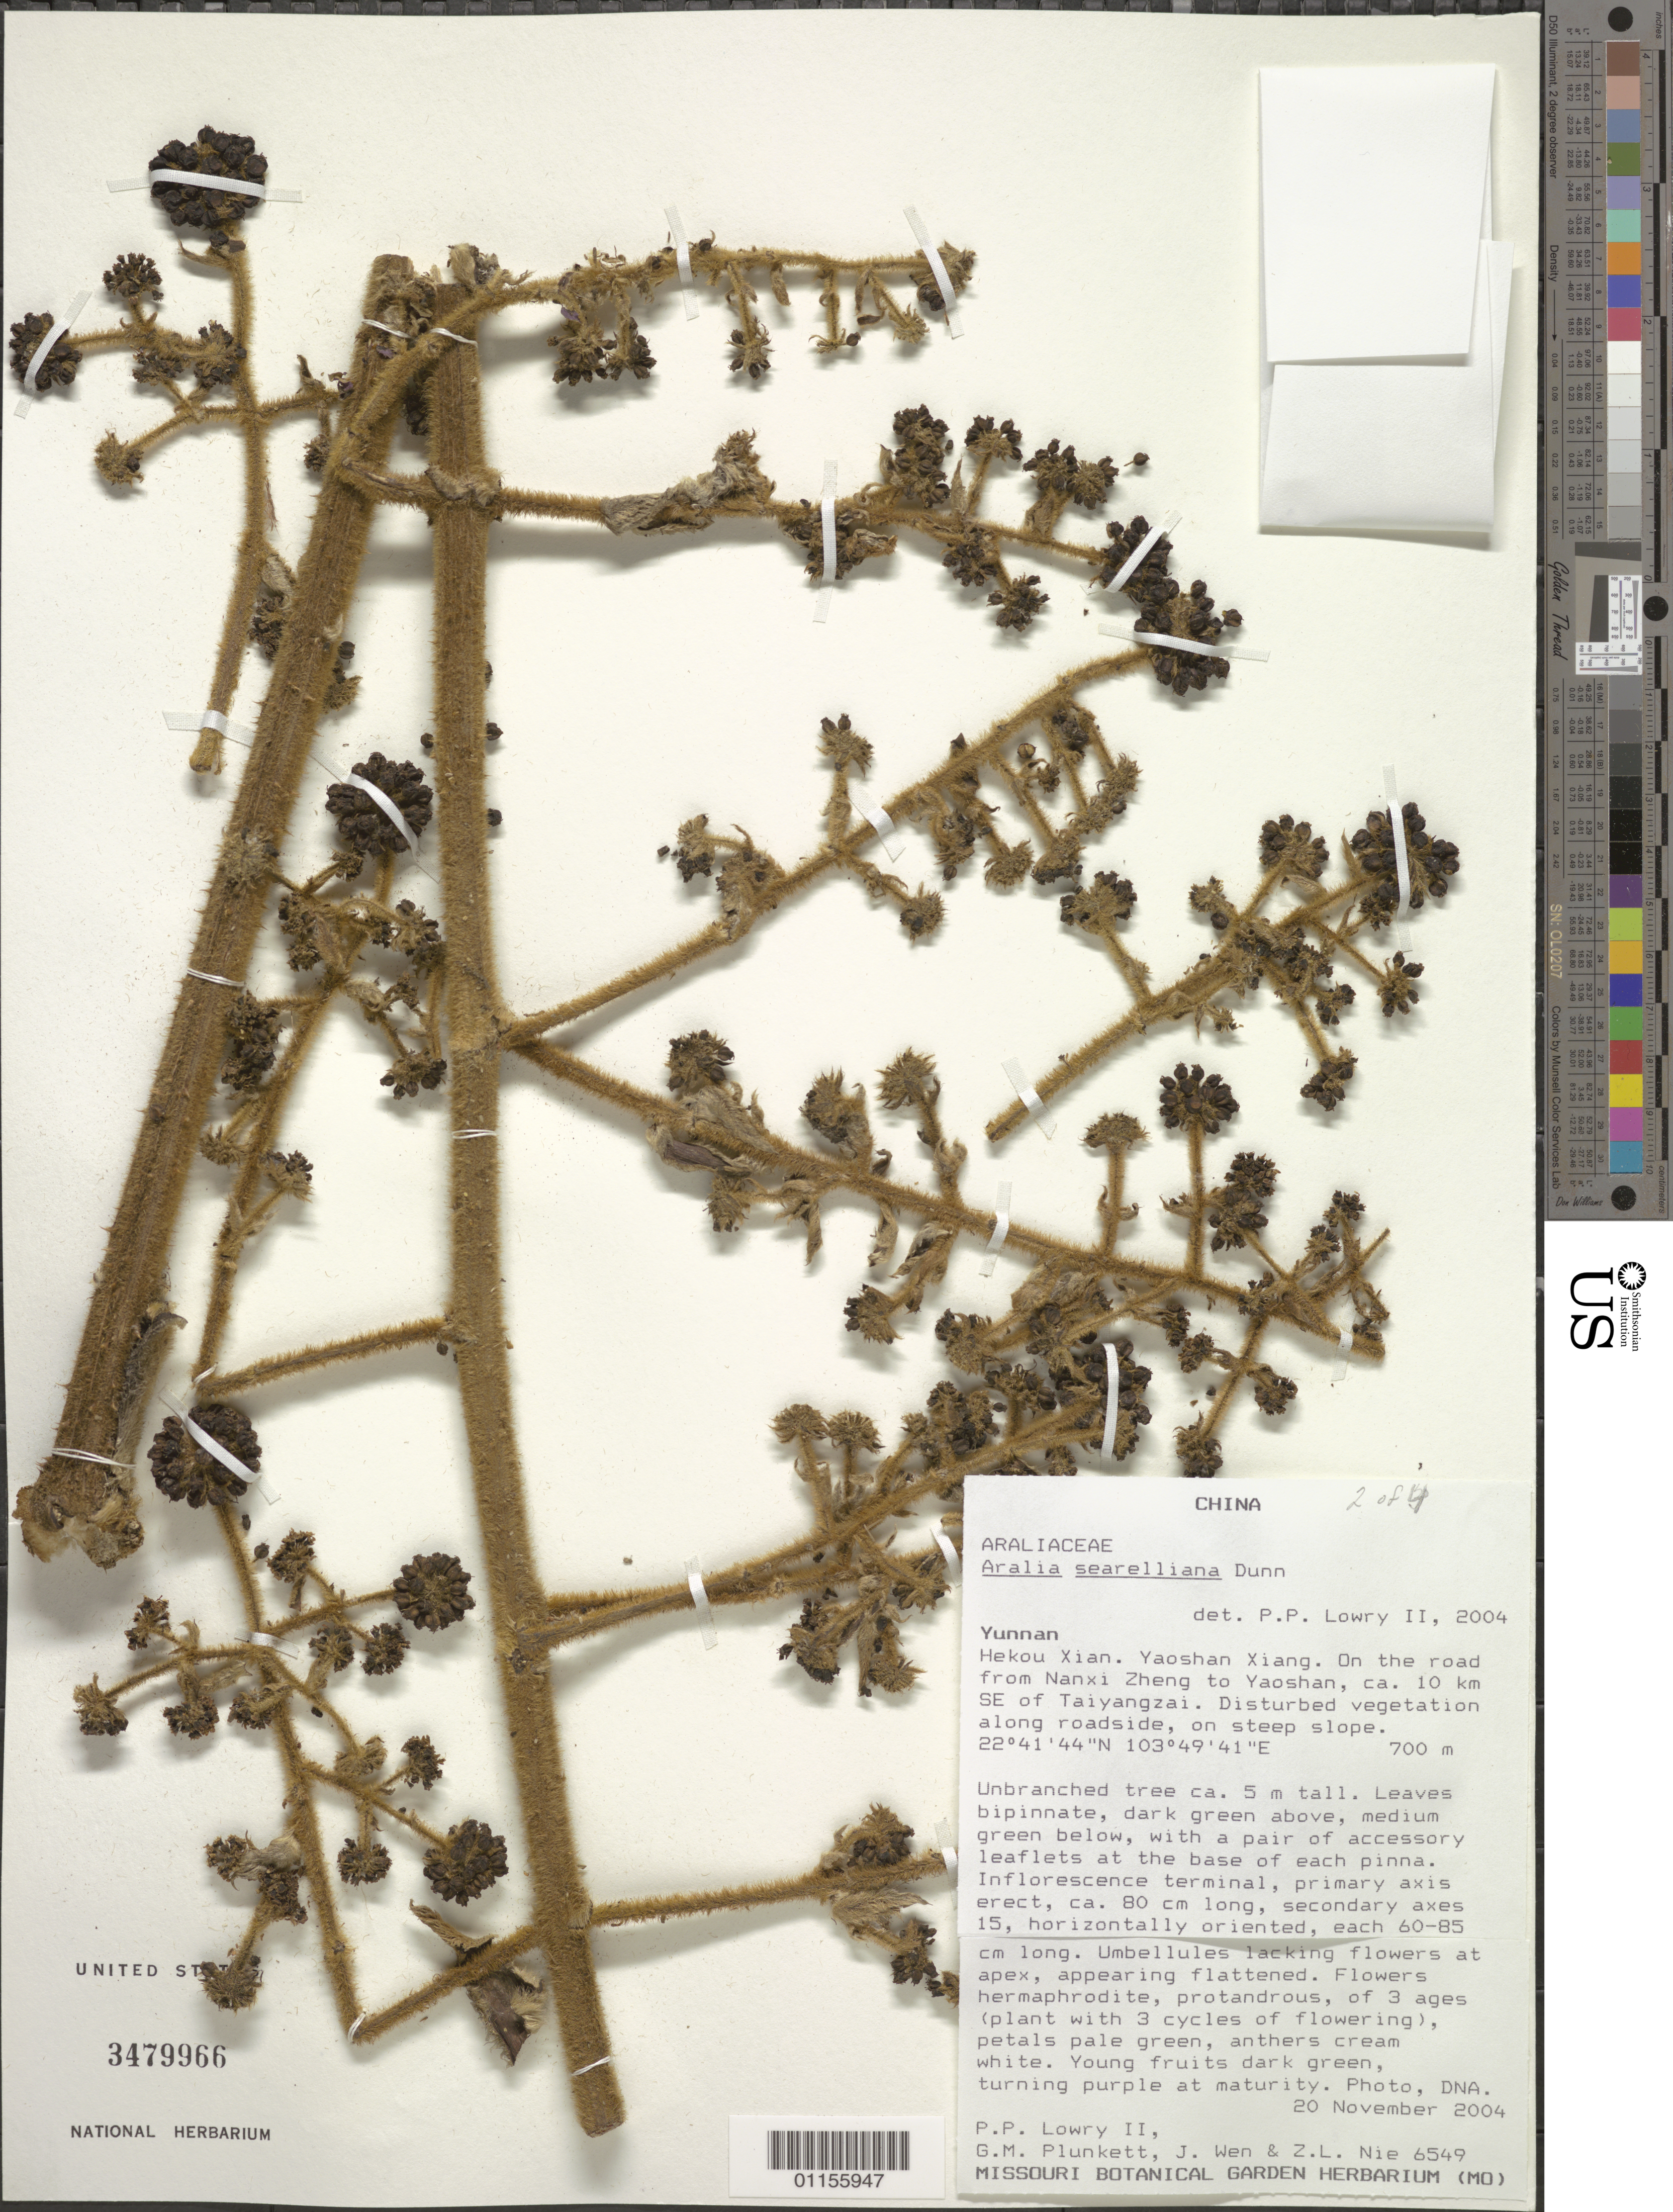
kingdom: Plantae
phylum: Tracheophyta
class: Magnoliopsida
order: Apiales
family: Araliaceae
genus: Aralia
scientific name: Aralia searelliana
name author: Dunn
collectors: P. P. Lowry, G. M. Plunkett, J. Wen & Z. Nie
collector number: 6549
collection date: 2004-11-20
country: China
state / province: Yunnan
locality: Hekou Xian. Yaoshan Xiang. On the road from Nanxi Zheng to Yaoshan, ca 10 km SE of Taiyangzai.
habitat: Unbranched tree. Disturbed vegetation along roadside, on steep slope.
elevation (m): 700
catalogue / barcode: US 3479966